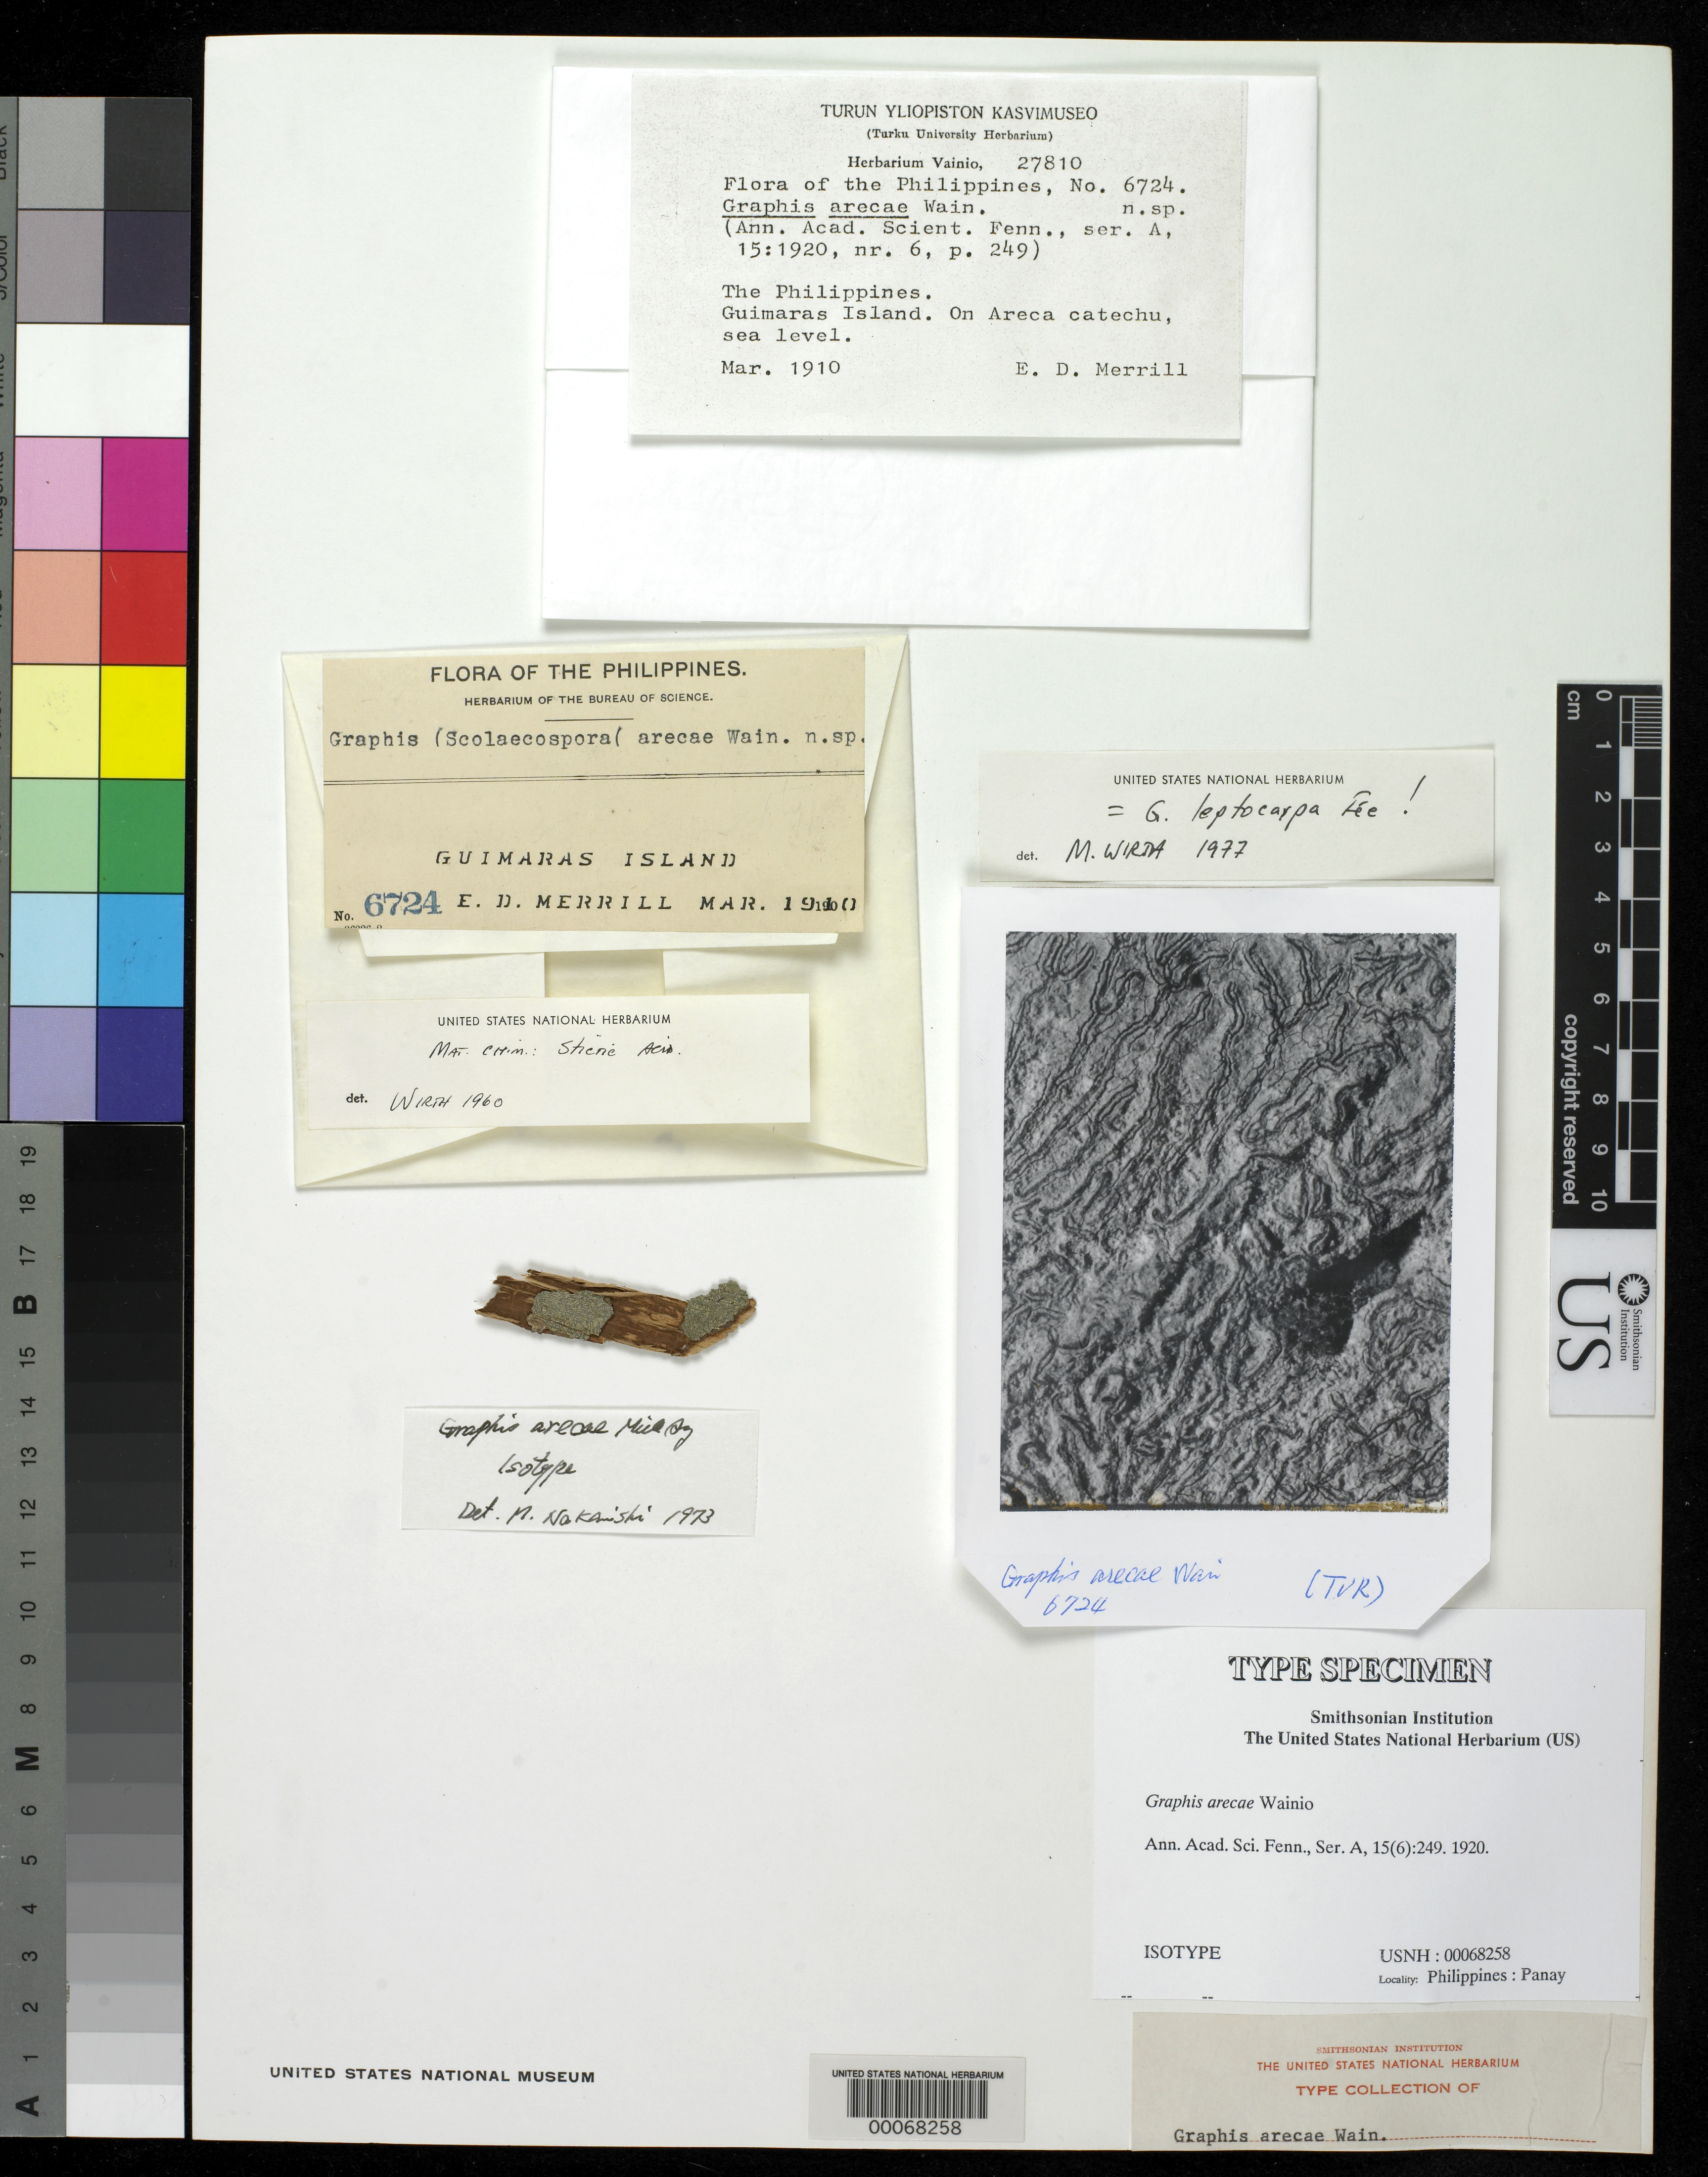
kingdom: Fungi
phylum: Ascomycota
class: Lecanoromycetes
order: Ostropales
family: Graphidaceae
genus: Graphis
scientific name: Graphis arecae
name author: Vain.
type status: Isotype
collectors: E. D. Merrill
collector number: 6742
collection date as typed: Mar 1910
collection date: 1910-03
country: Philippines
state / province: Western Visayas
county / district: Iloilo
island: Panay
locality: Guimaras Is.